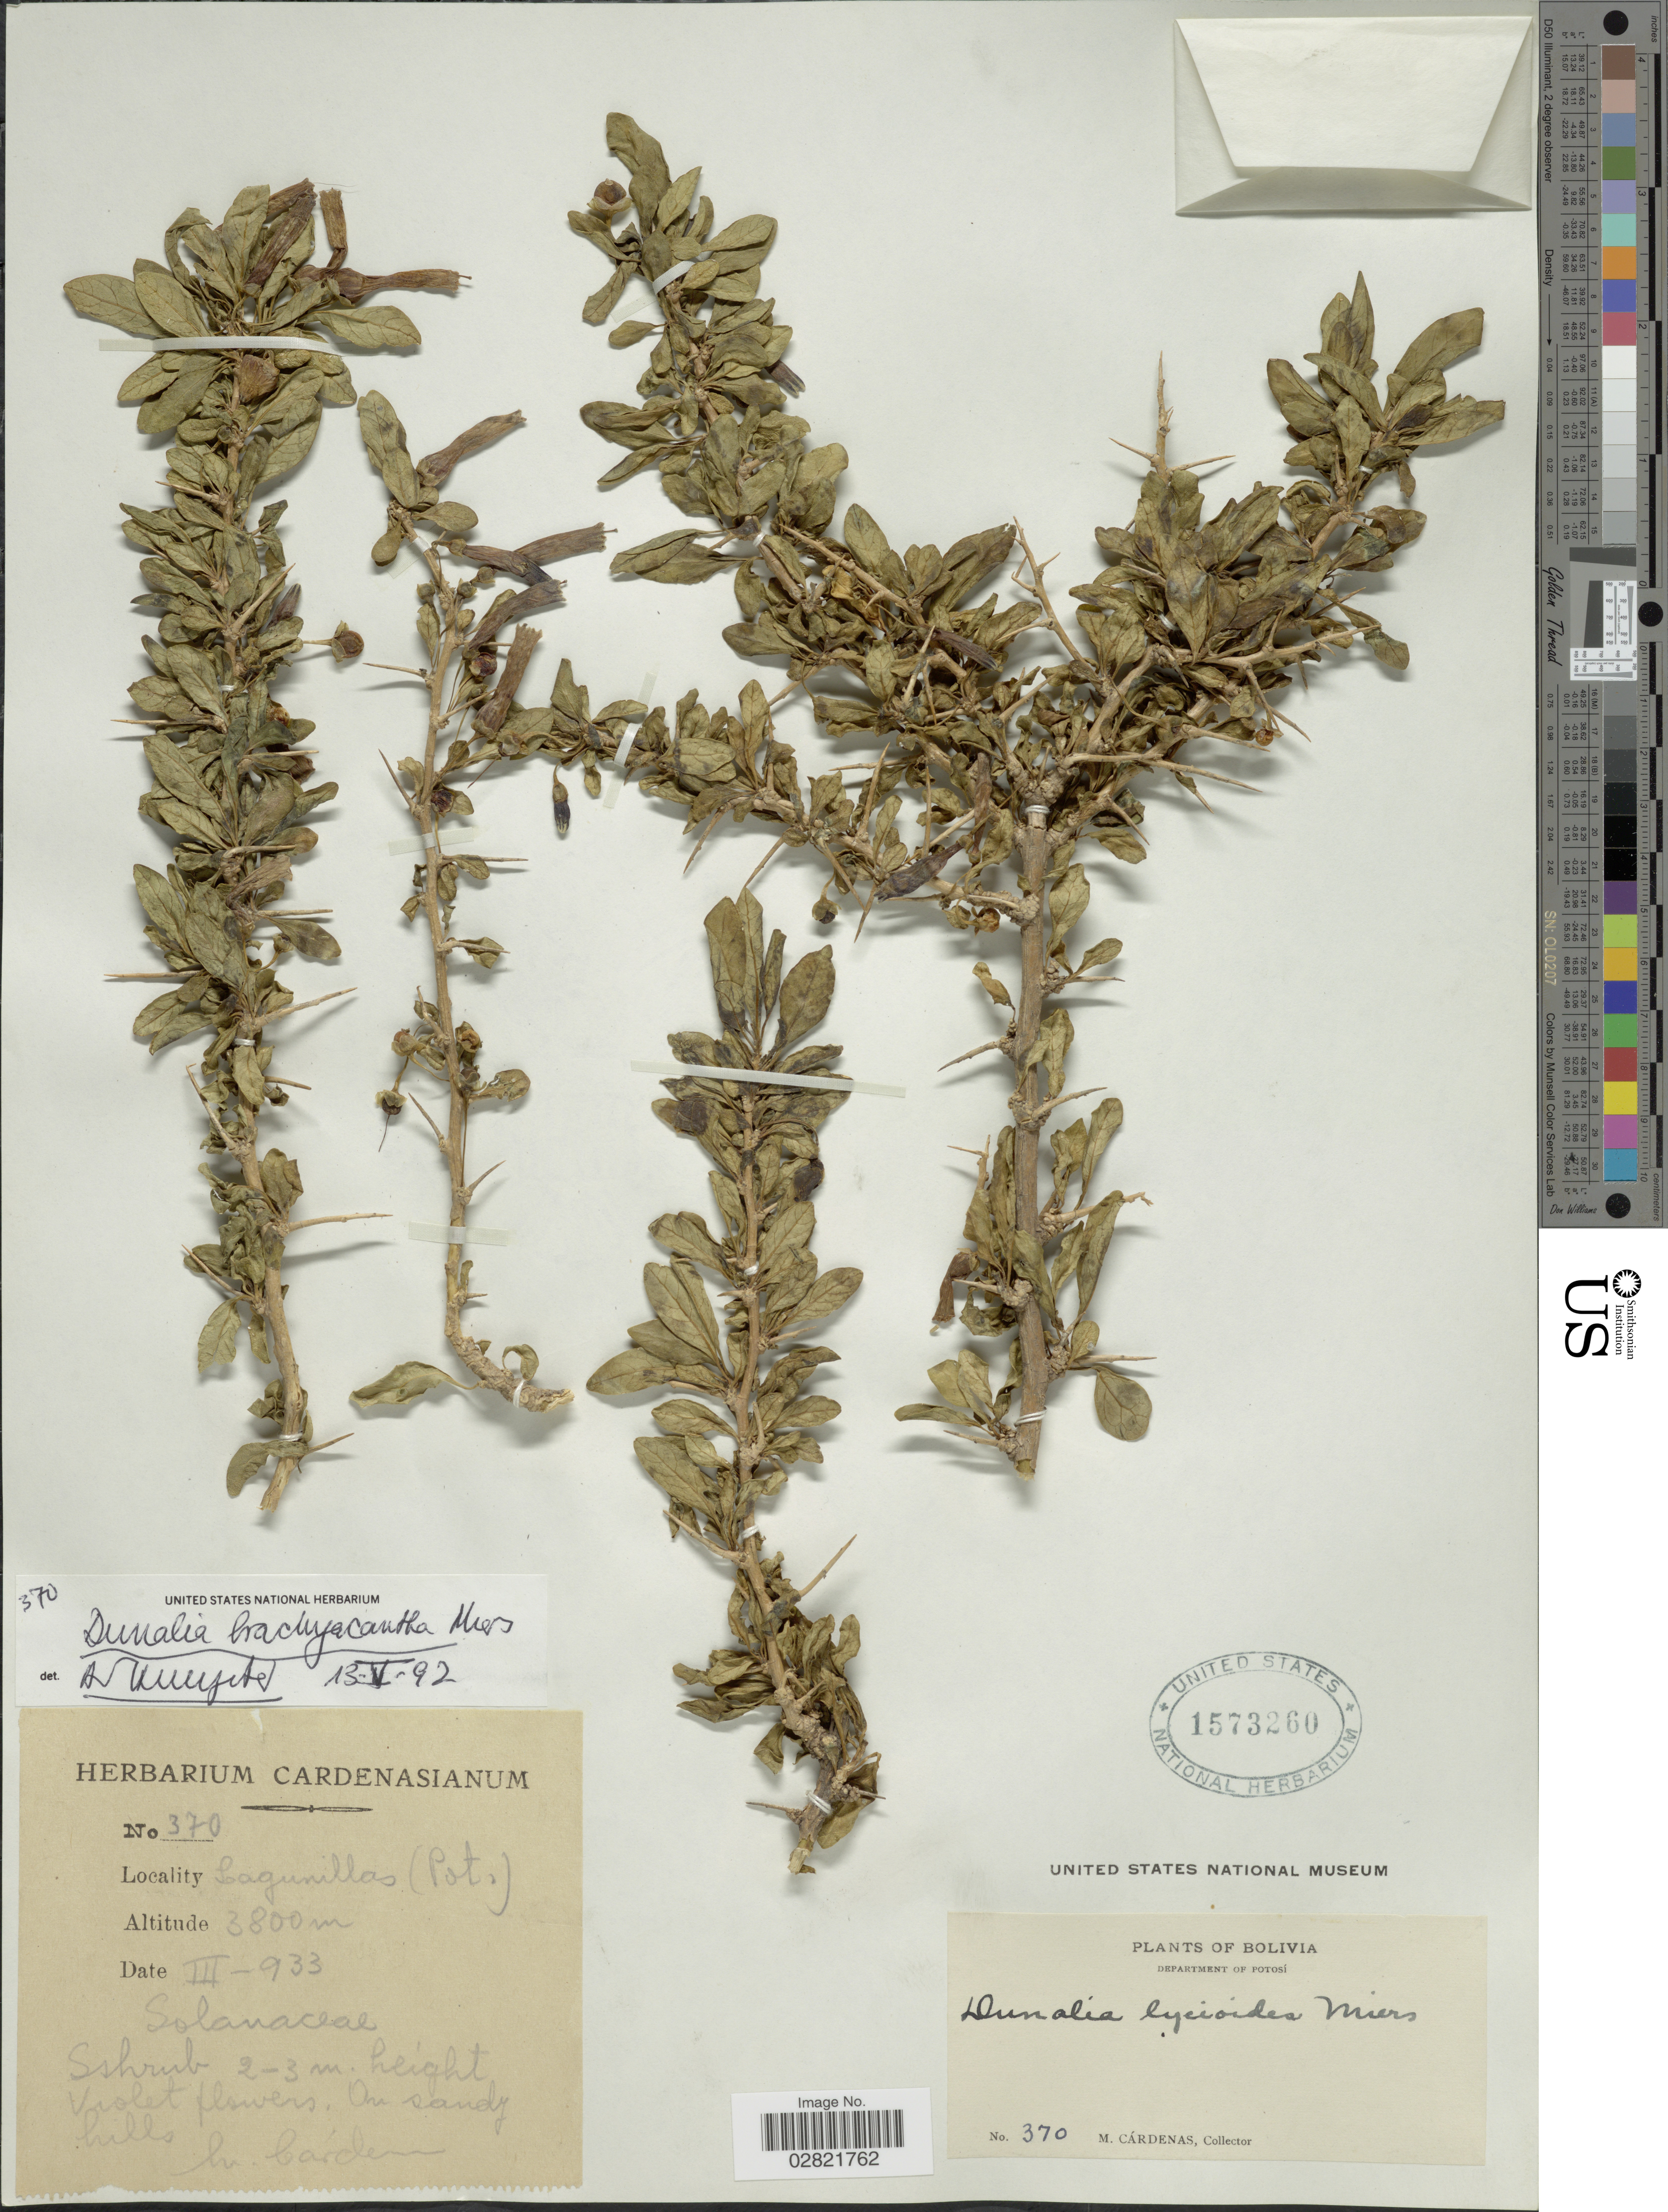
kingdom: Plantae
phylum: Tracheophyta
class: Magnoliopsida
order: Solanales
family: Solanaceae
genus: Dunalia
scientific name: Dunalia brachyacantha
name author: Miers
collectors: M. Cárdenas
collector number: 370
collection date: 1933-03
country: Bolivia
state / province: Potosi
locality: Department of Potosí. Lagunillas (Pot.)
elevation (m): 3800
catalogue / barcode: US 1573260